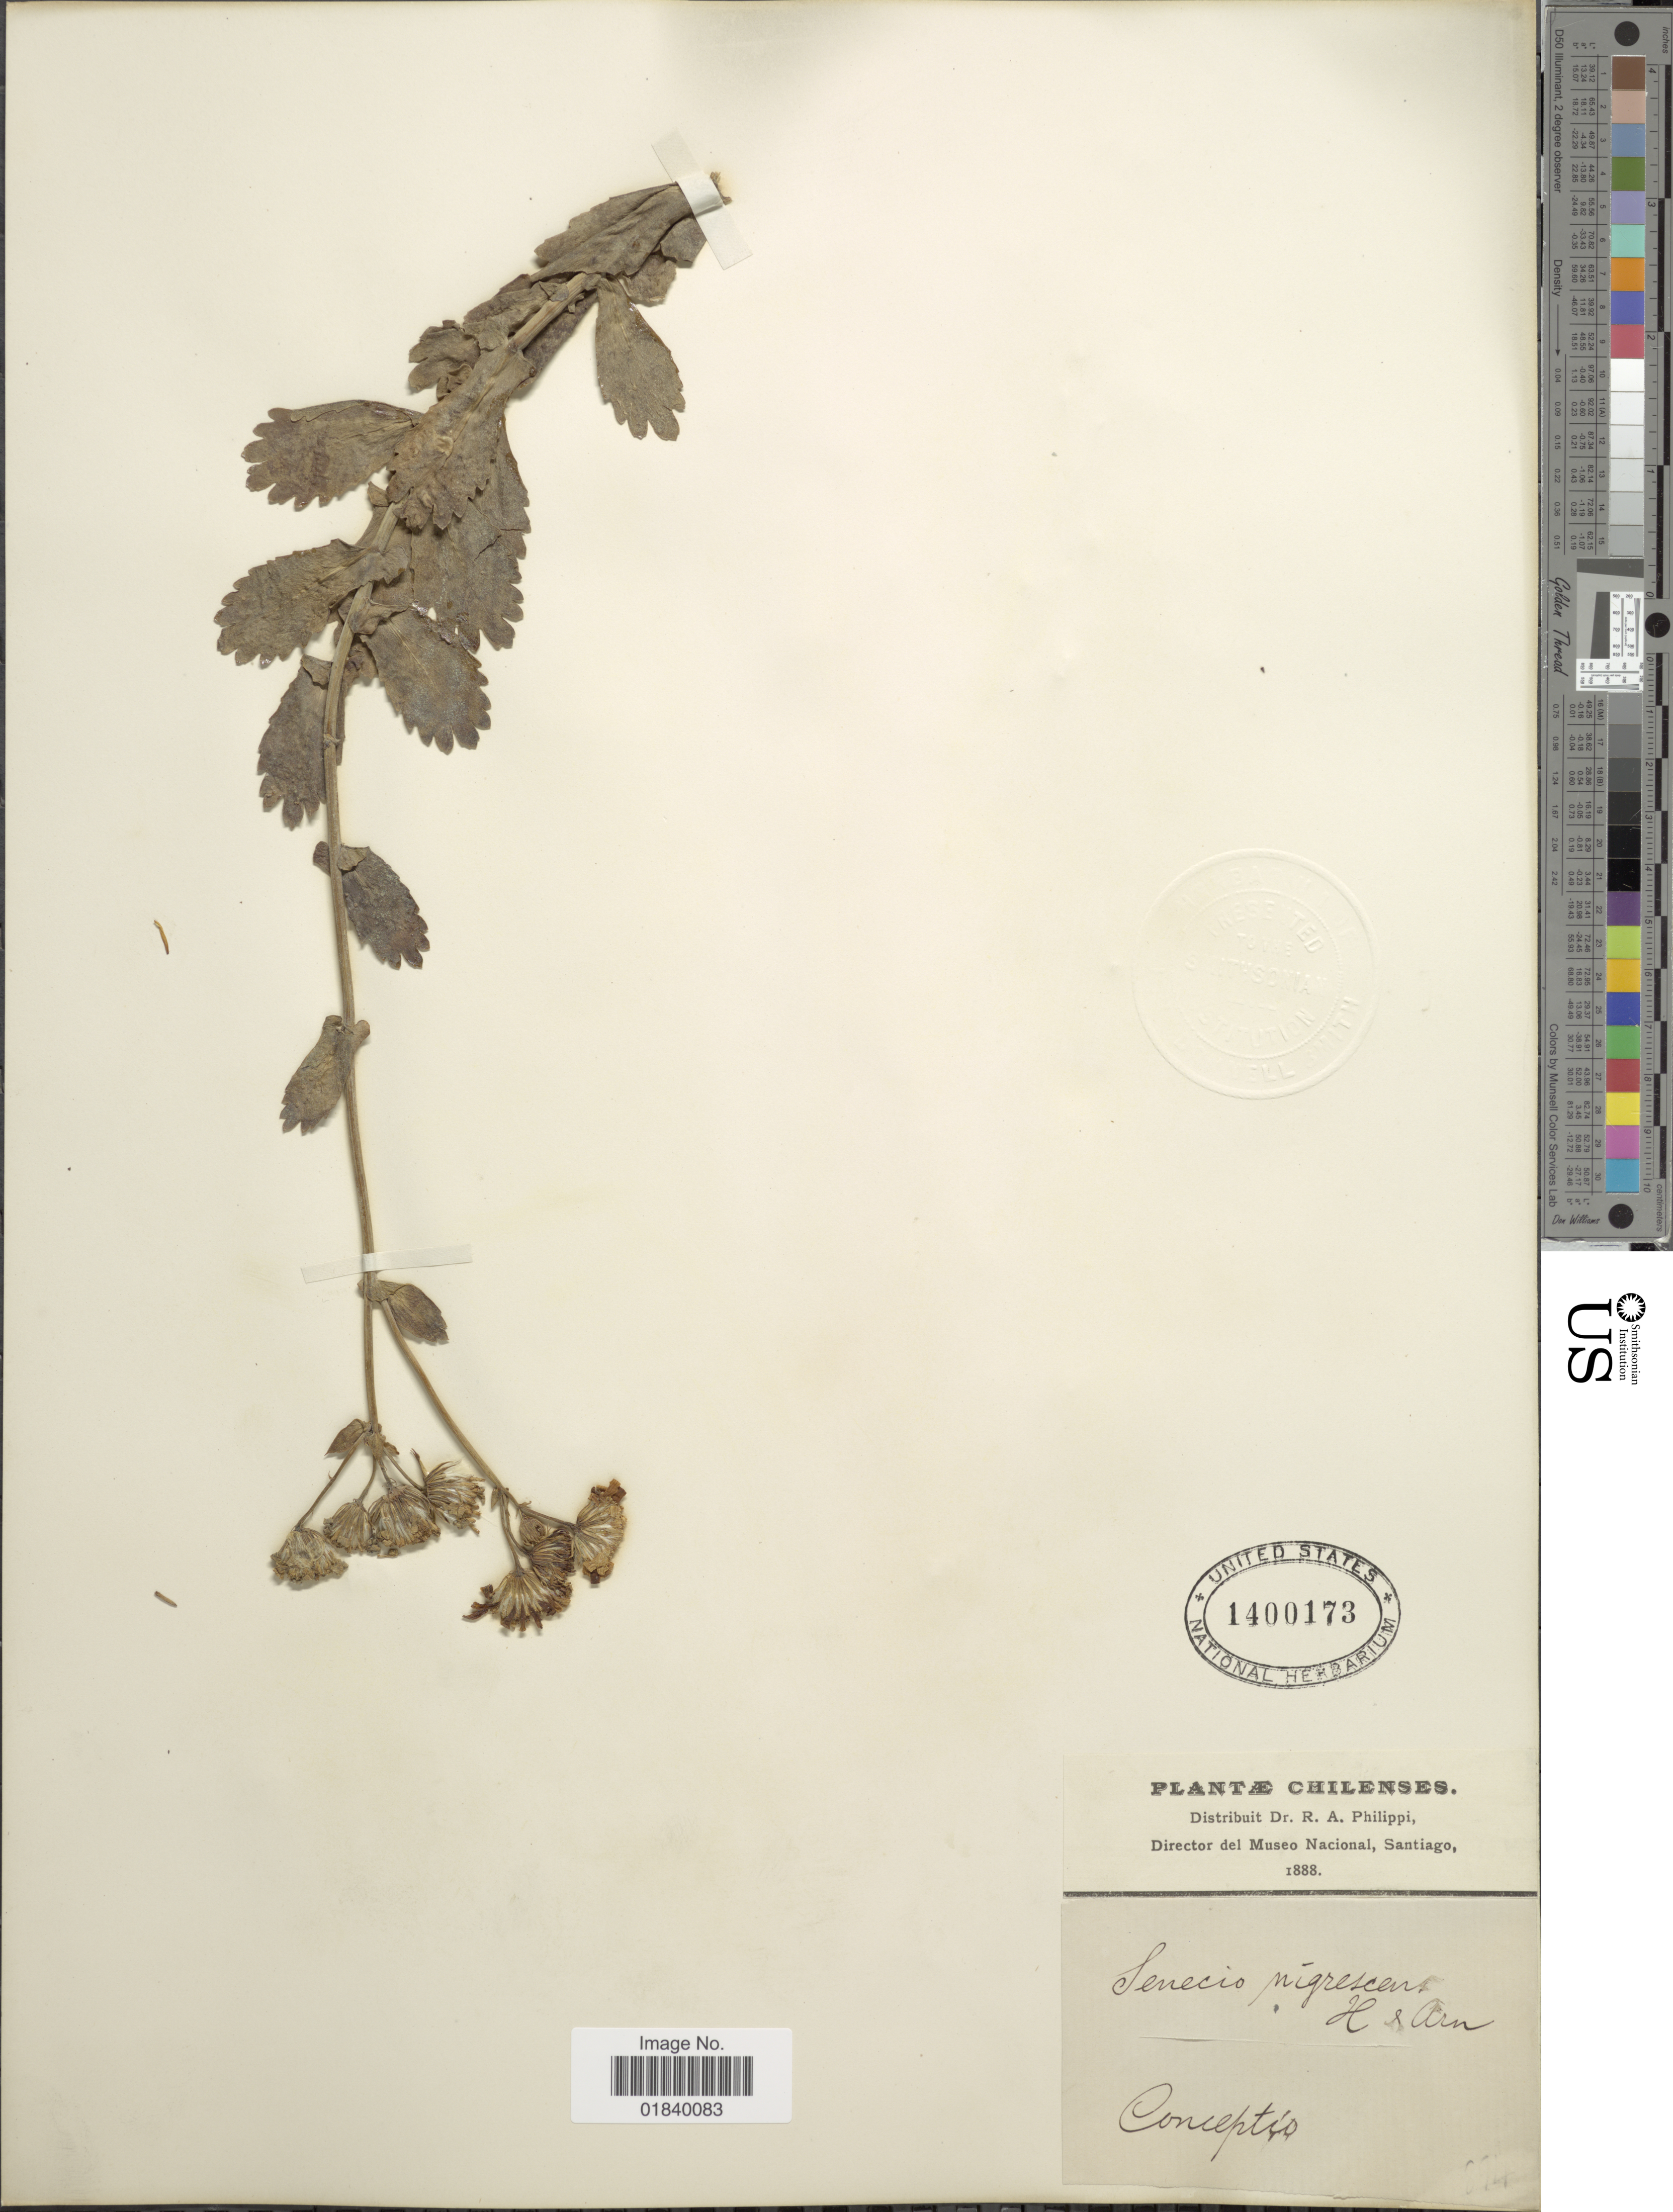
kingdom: Plantae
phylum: Tracheophyta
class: Magnoliopsida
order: Asterales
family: Asteraceae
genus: Senecio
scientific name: Senecio nigrescens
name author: Hook. & Arn.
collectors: R. A. Philippi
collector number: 894*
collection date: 1888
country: Chile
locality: Chilenses. Conceptio.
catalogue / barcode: US 1400173